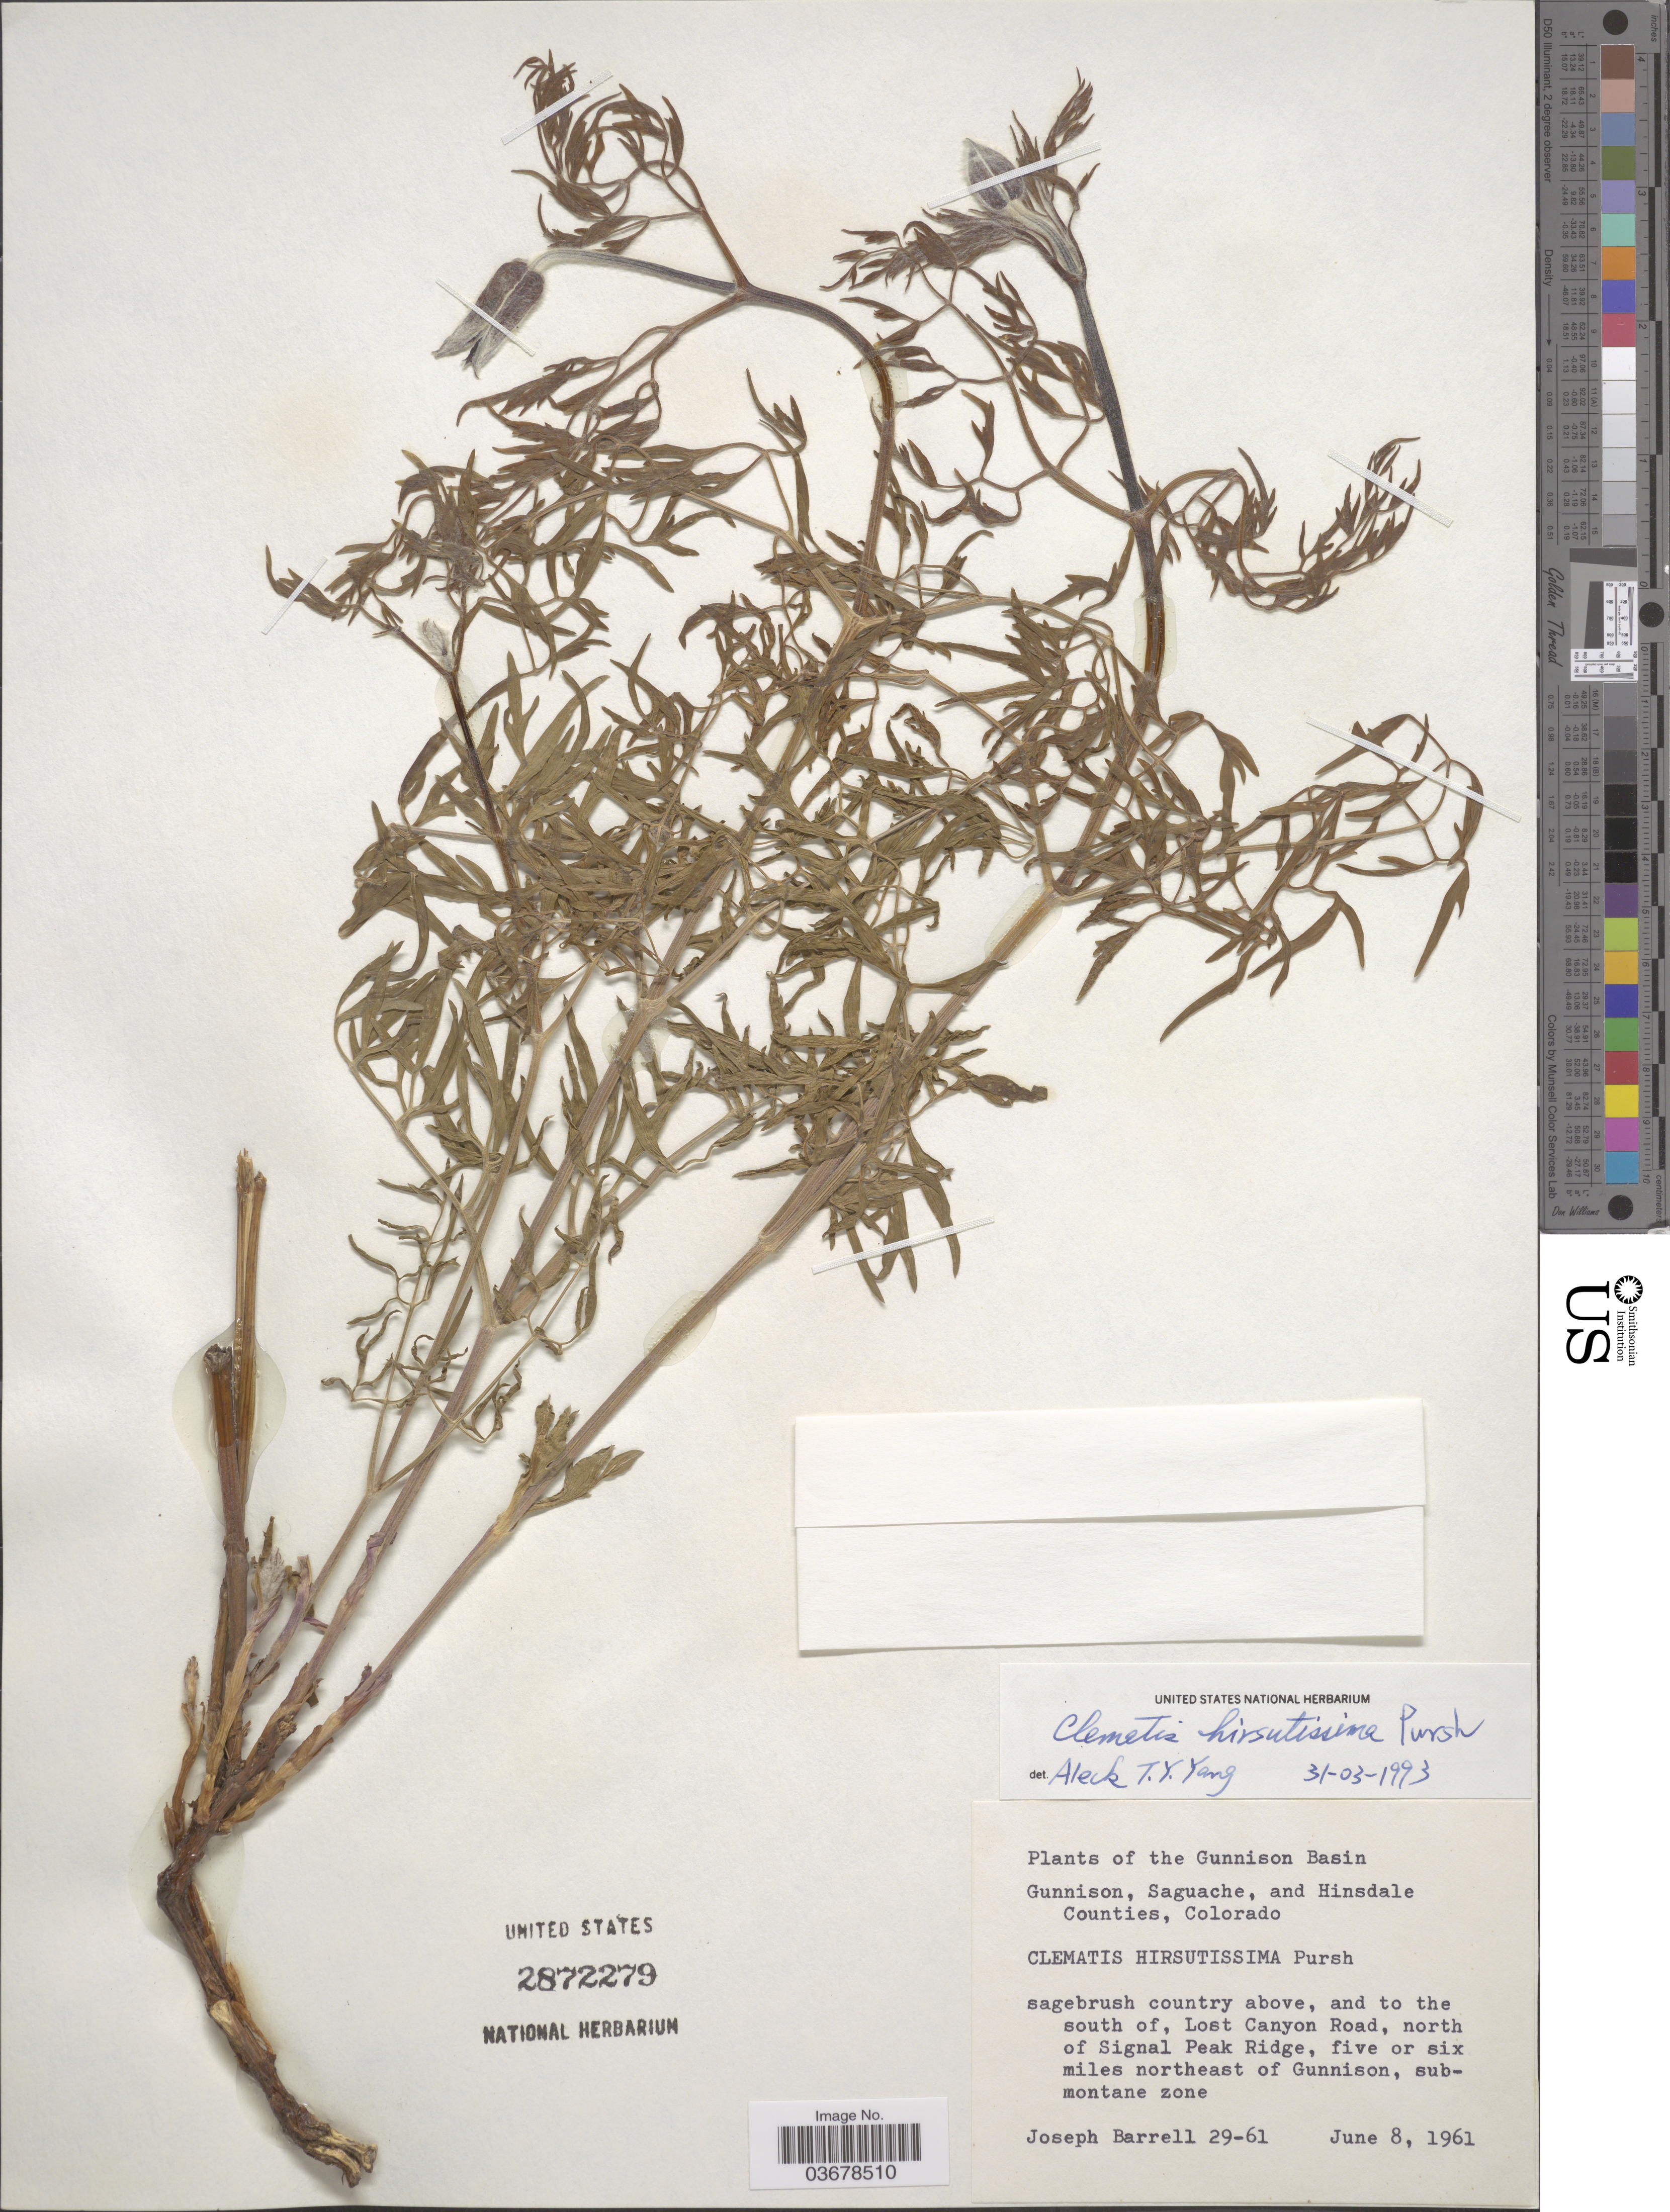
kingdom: Plantae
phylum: Tracheophyta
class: Magnoliopsida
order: Ranunculales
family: Ranunculaceae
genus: Clematis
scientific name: Clematis viorna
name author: L.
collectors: J. Barrell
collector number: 29-61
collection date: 1961-06-08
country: United States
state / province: Colorado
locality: Gunnison, Saguache, and Hinsdale Counties. Gunnison Basin. Sagebrush country above, and to the south of, Lost Canyon Road, north of Signal Peak Ridge, five or six miles northeast of Gunnison, submontane zone.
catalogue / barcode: US 2872279